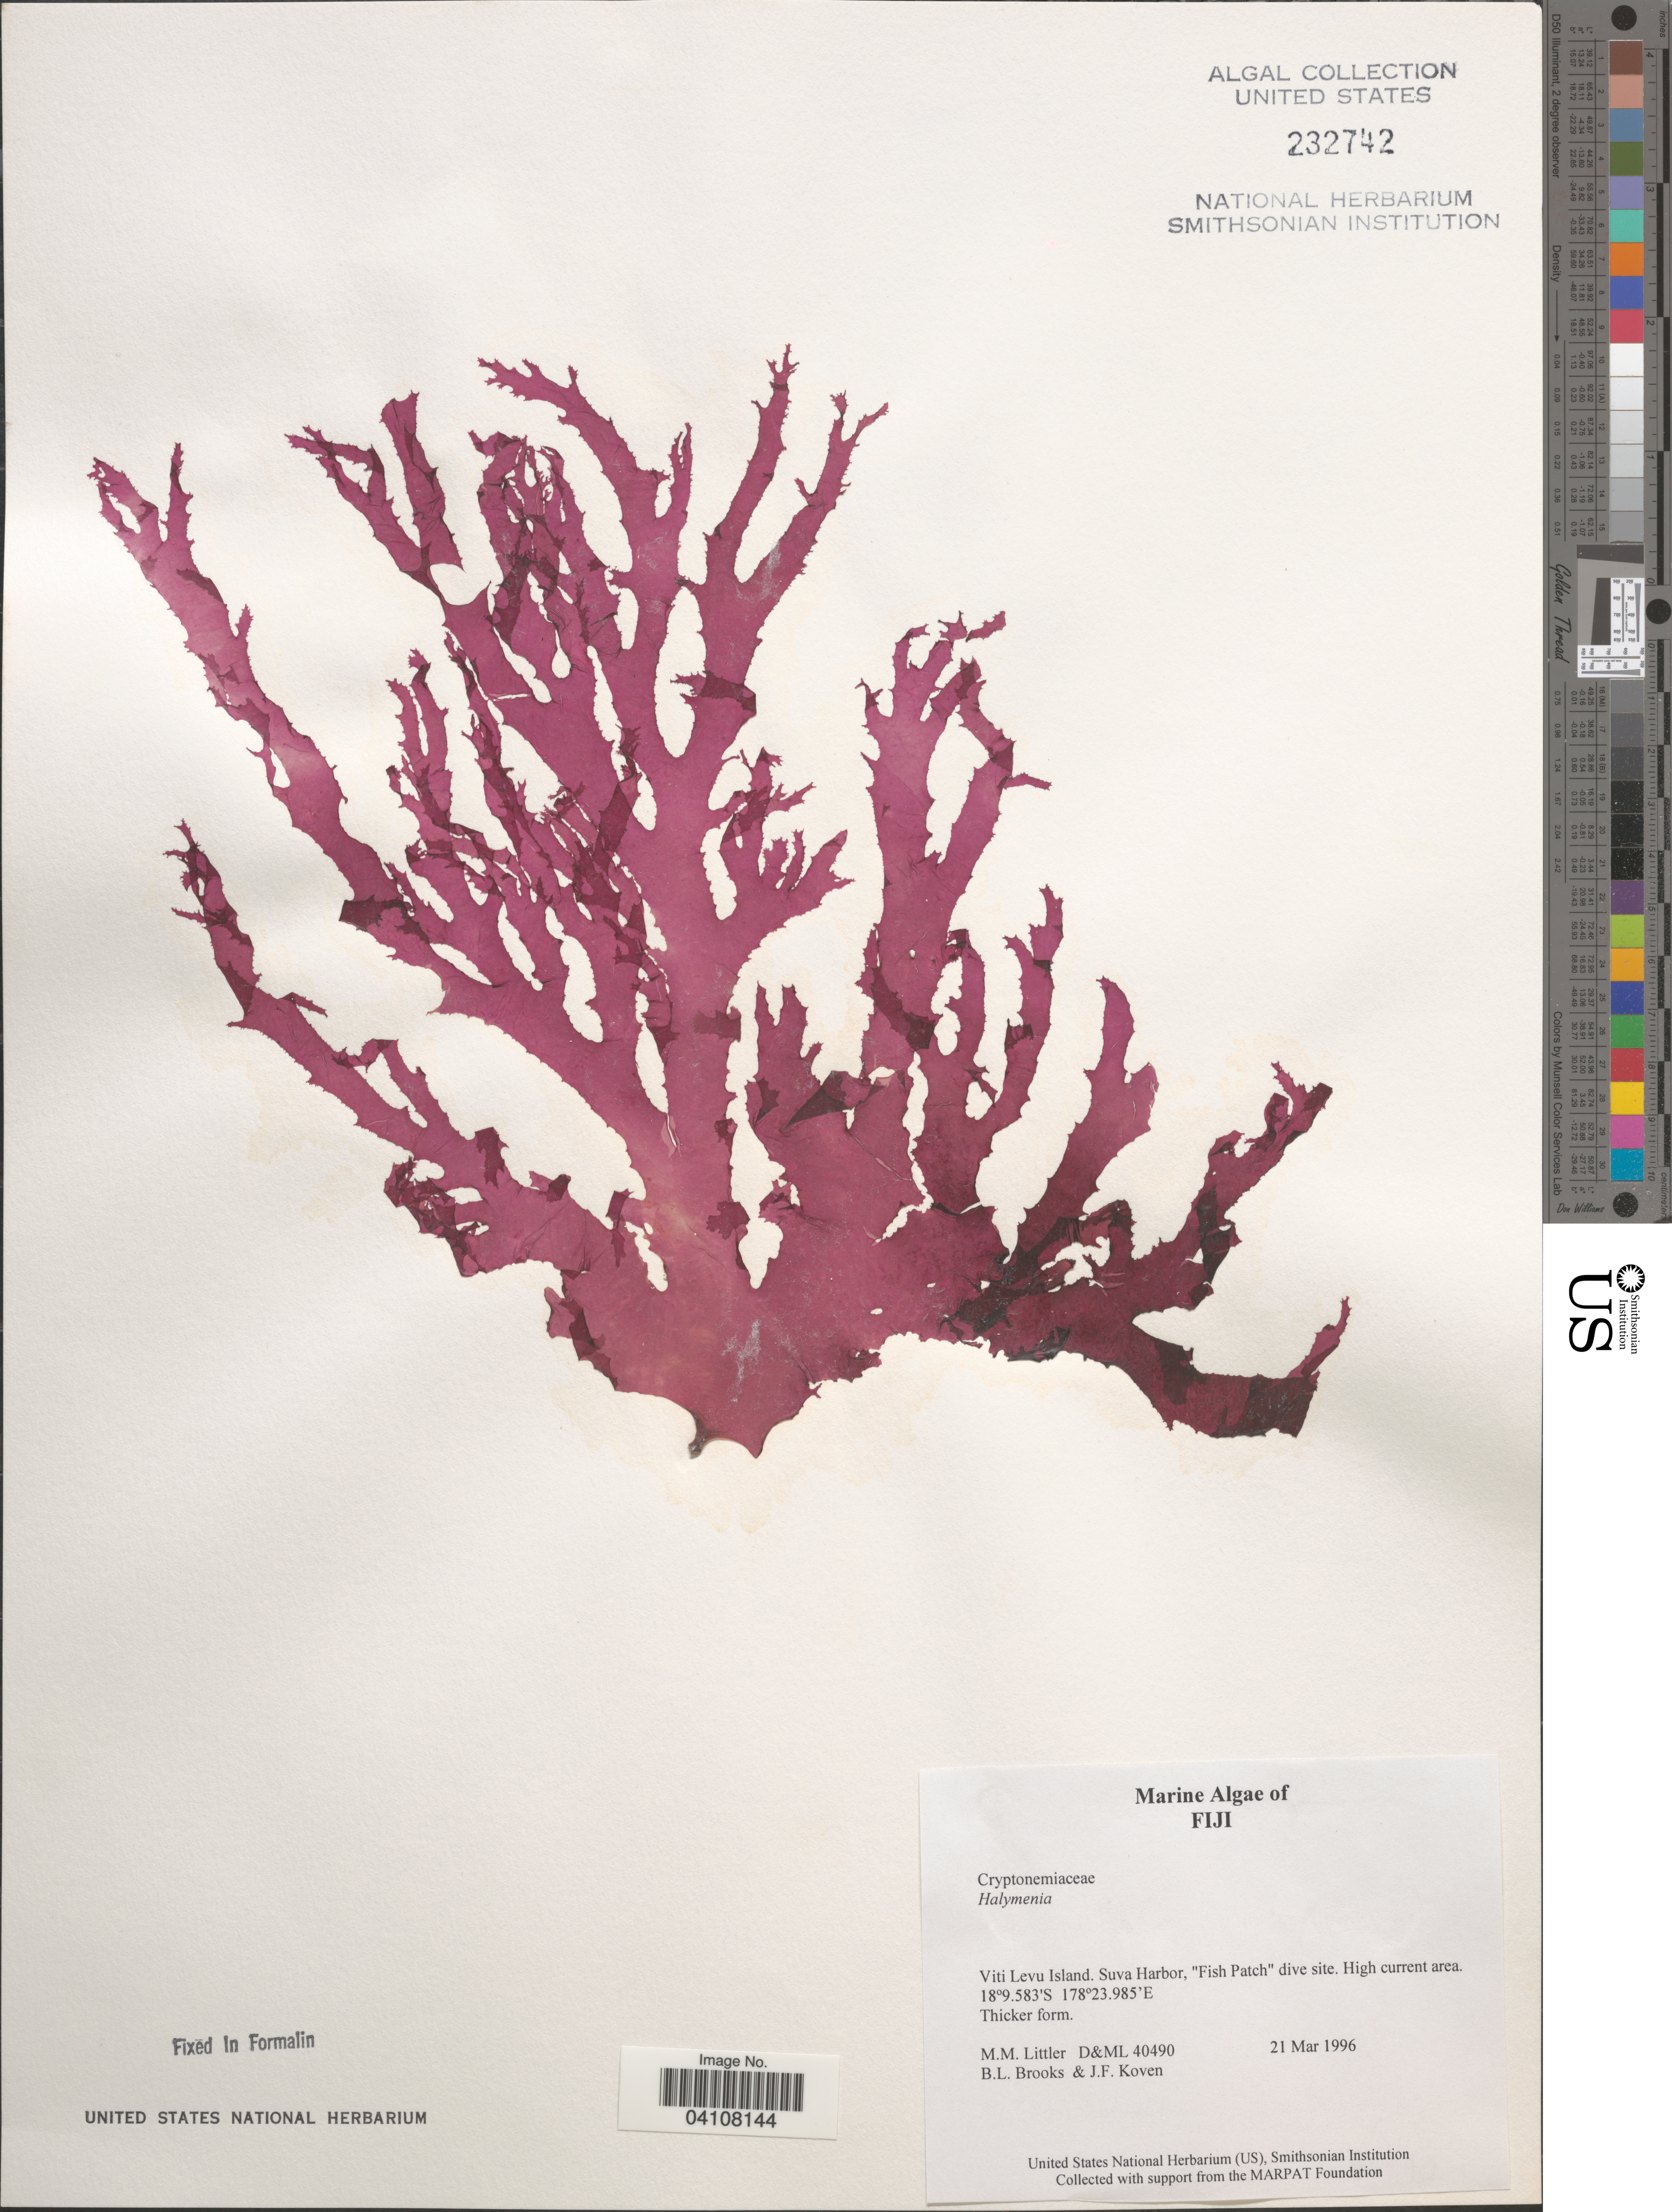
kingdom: Plantae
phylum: Rhodophyta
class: Florideophyceae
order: Halymeniales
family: Halymeniaceae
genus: Halymenia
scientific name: Halymenia sp.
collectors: B. Brooks & J. Koven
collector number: D&ML40490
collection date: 1996-03-21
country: Fiji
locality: Viti Levu Island. Suva Harbor, "Fish Patch" dive site. High current area.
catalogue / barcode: US 232742